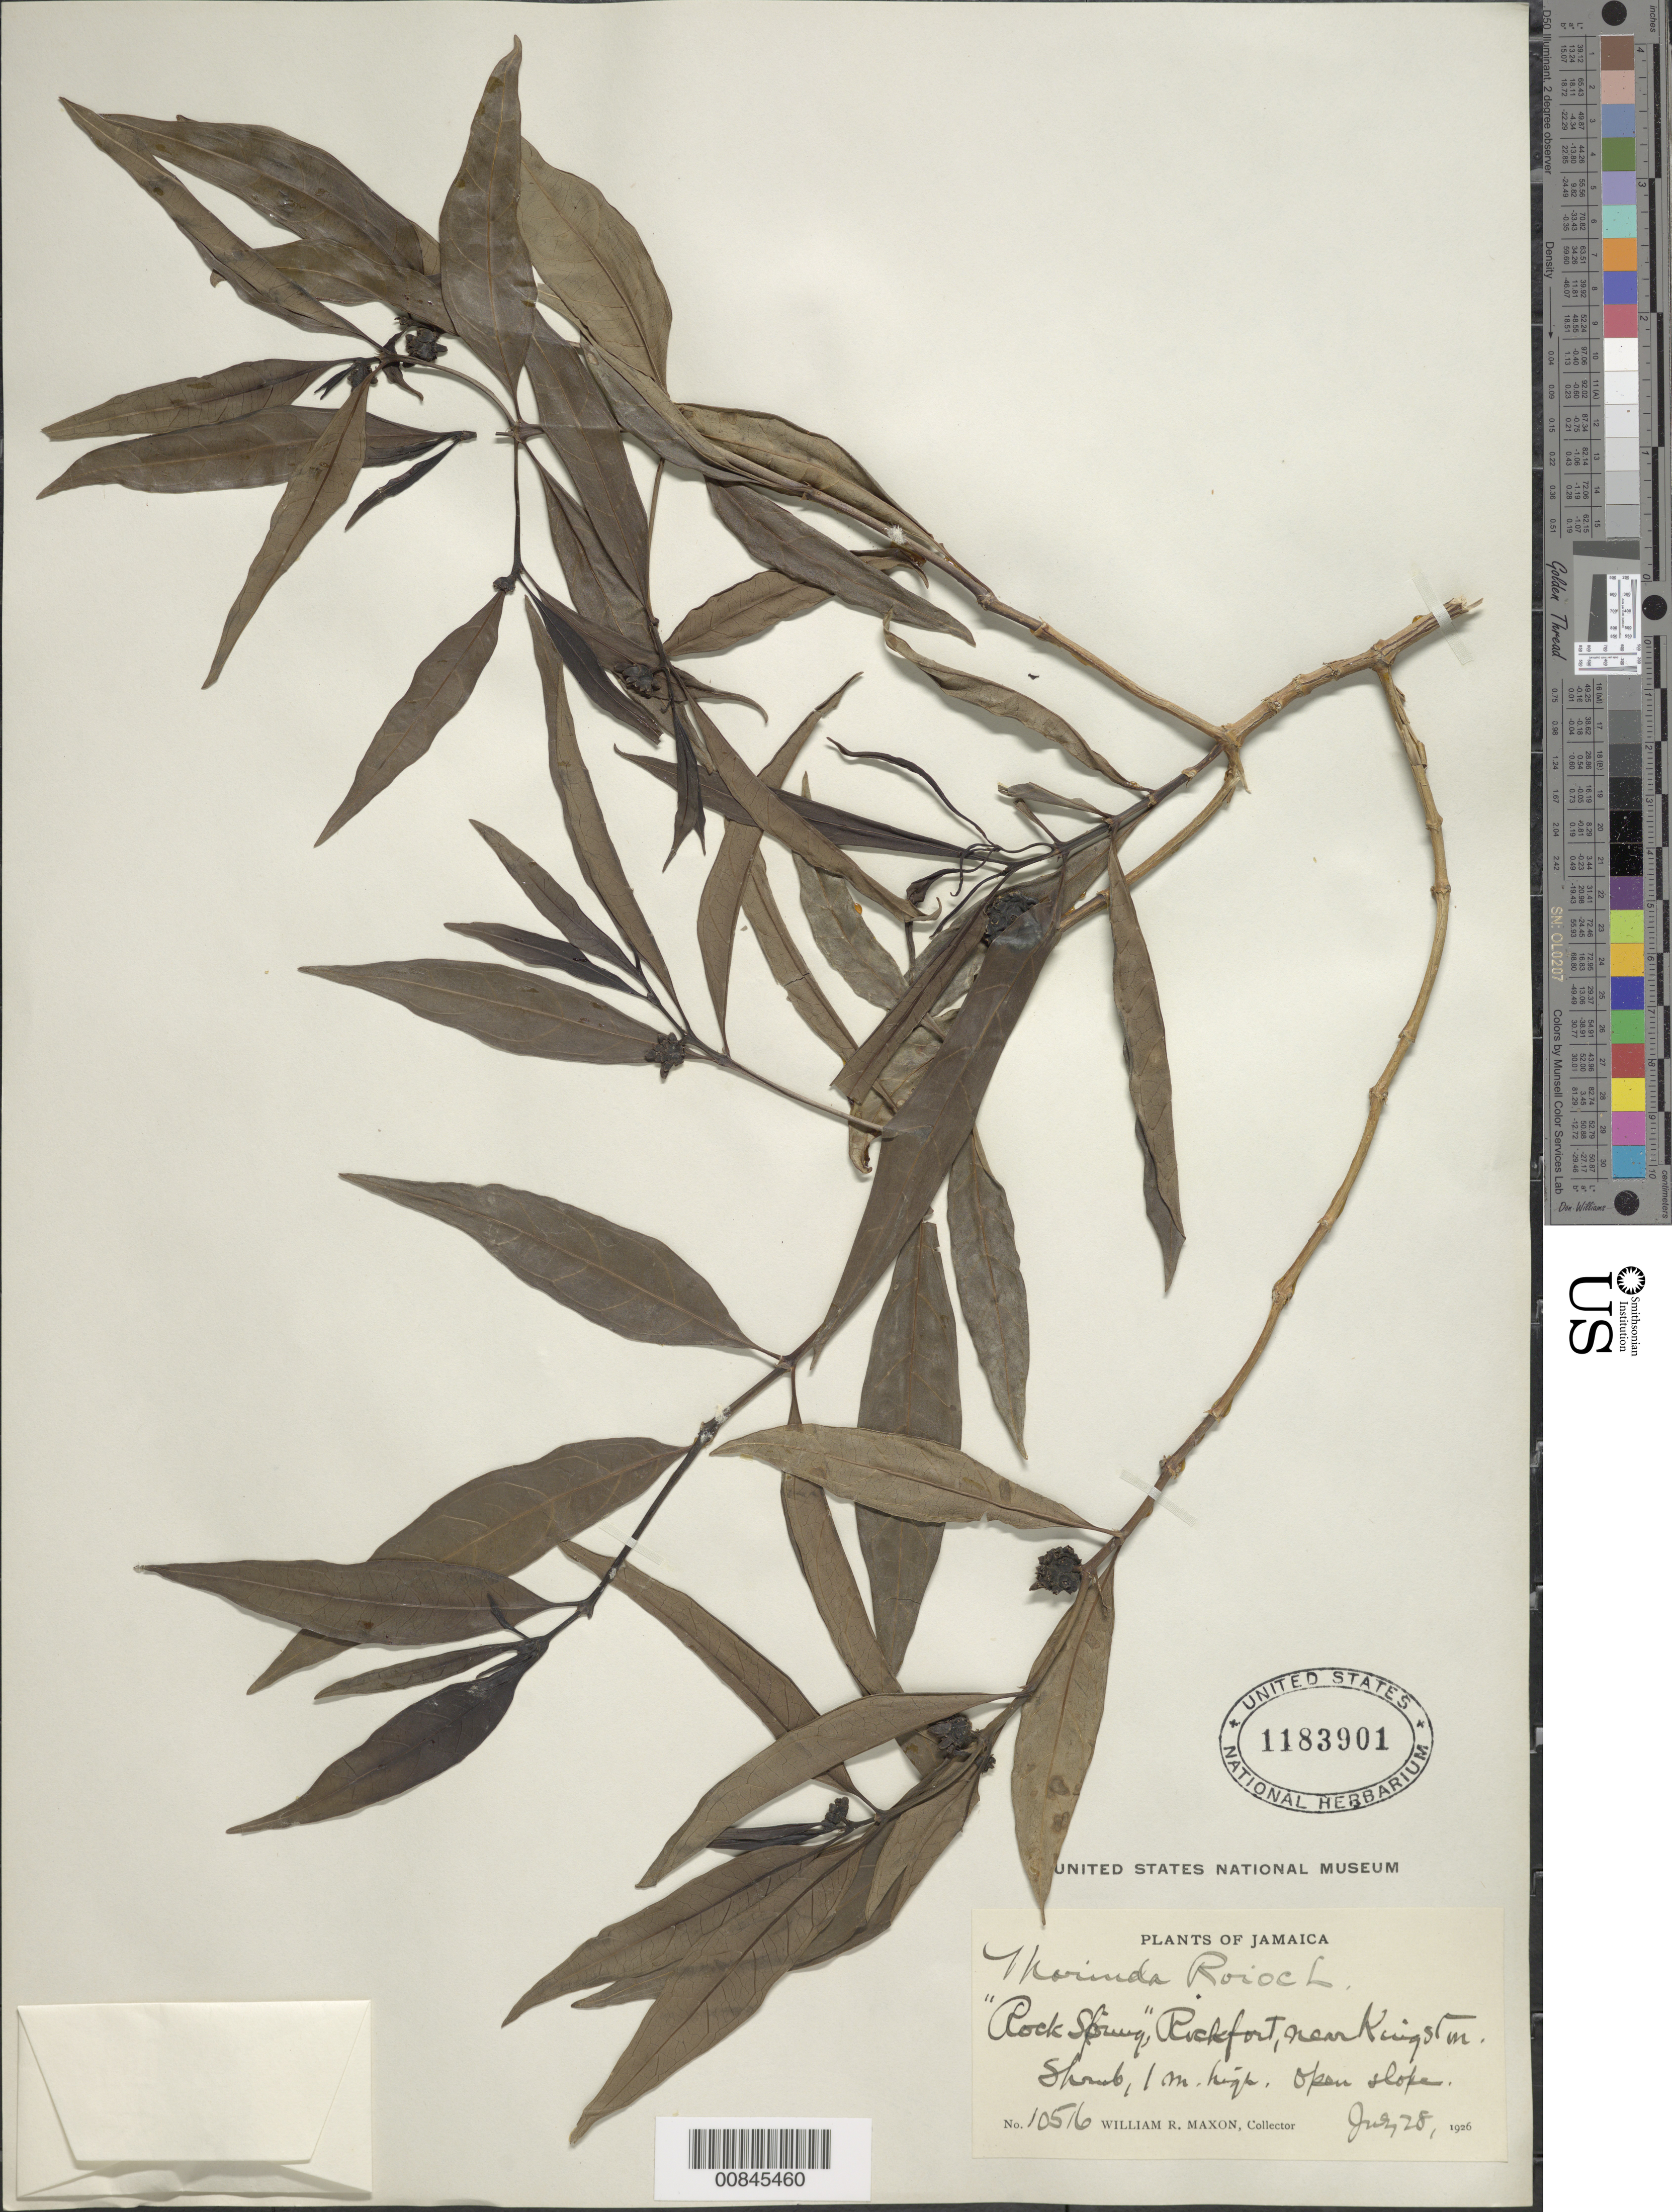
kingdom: Plantae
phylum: Tracheophyta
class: Magnoliopsida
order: Gentianales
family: Rubiaceae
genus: Morinda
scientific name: Morinda royoc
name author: L.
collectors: W. R. Maxon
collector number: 10516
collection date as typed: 28 Jul 1926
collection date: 1926-07-28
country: Jamaica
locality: Rock Spring, Rockfort. Near Kingston.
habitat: Open slopes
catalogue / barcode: US 1183901